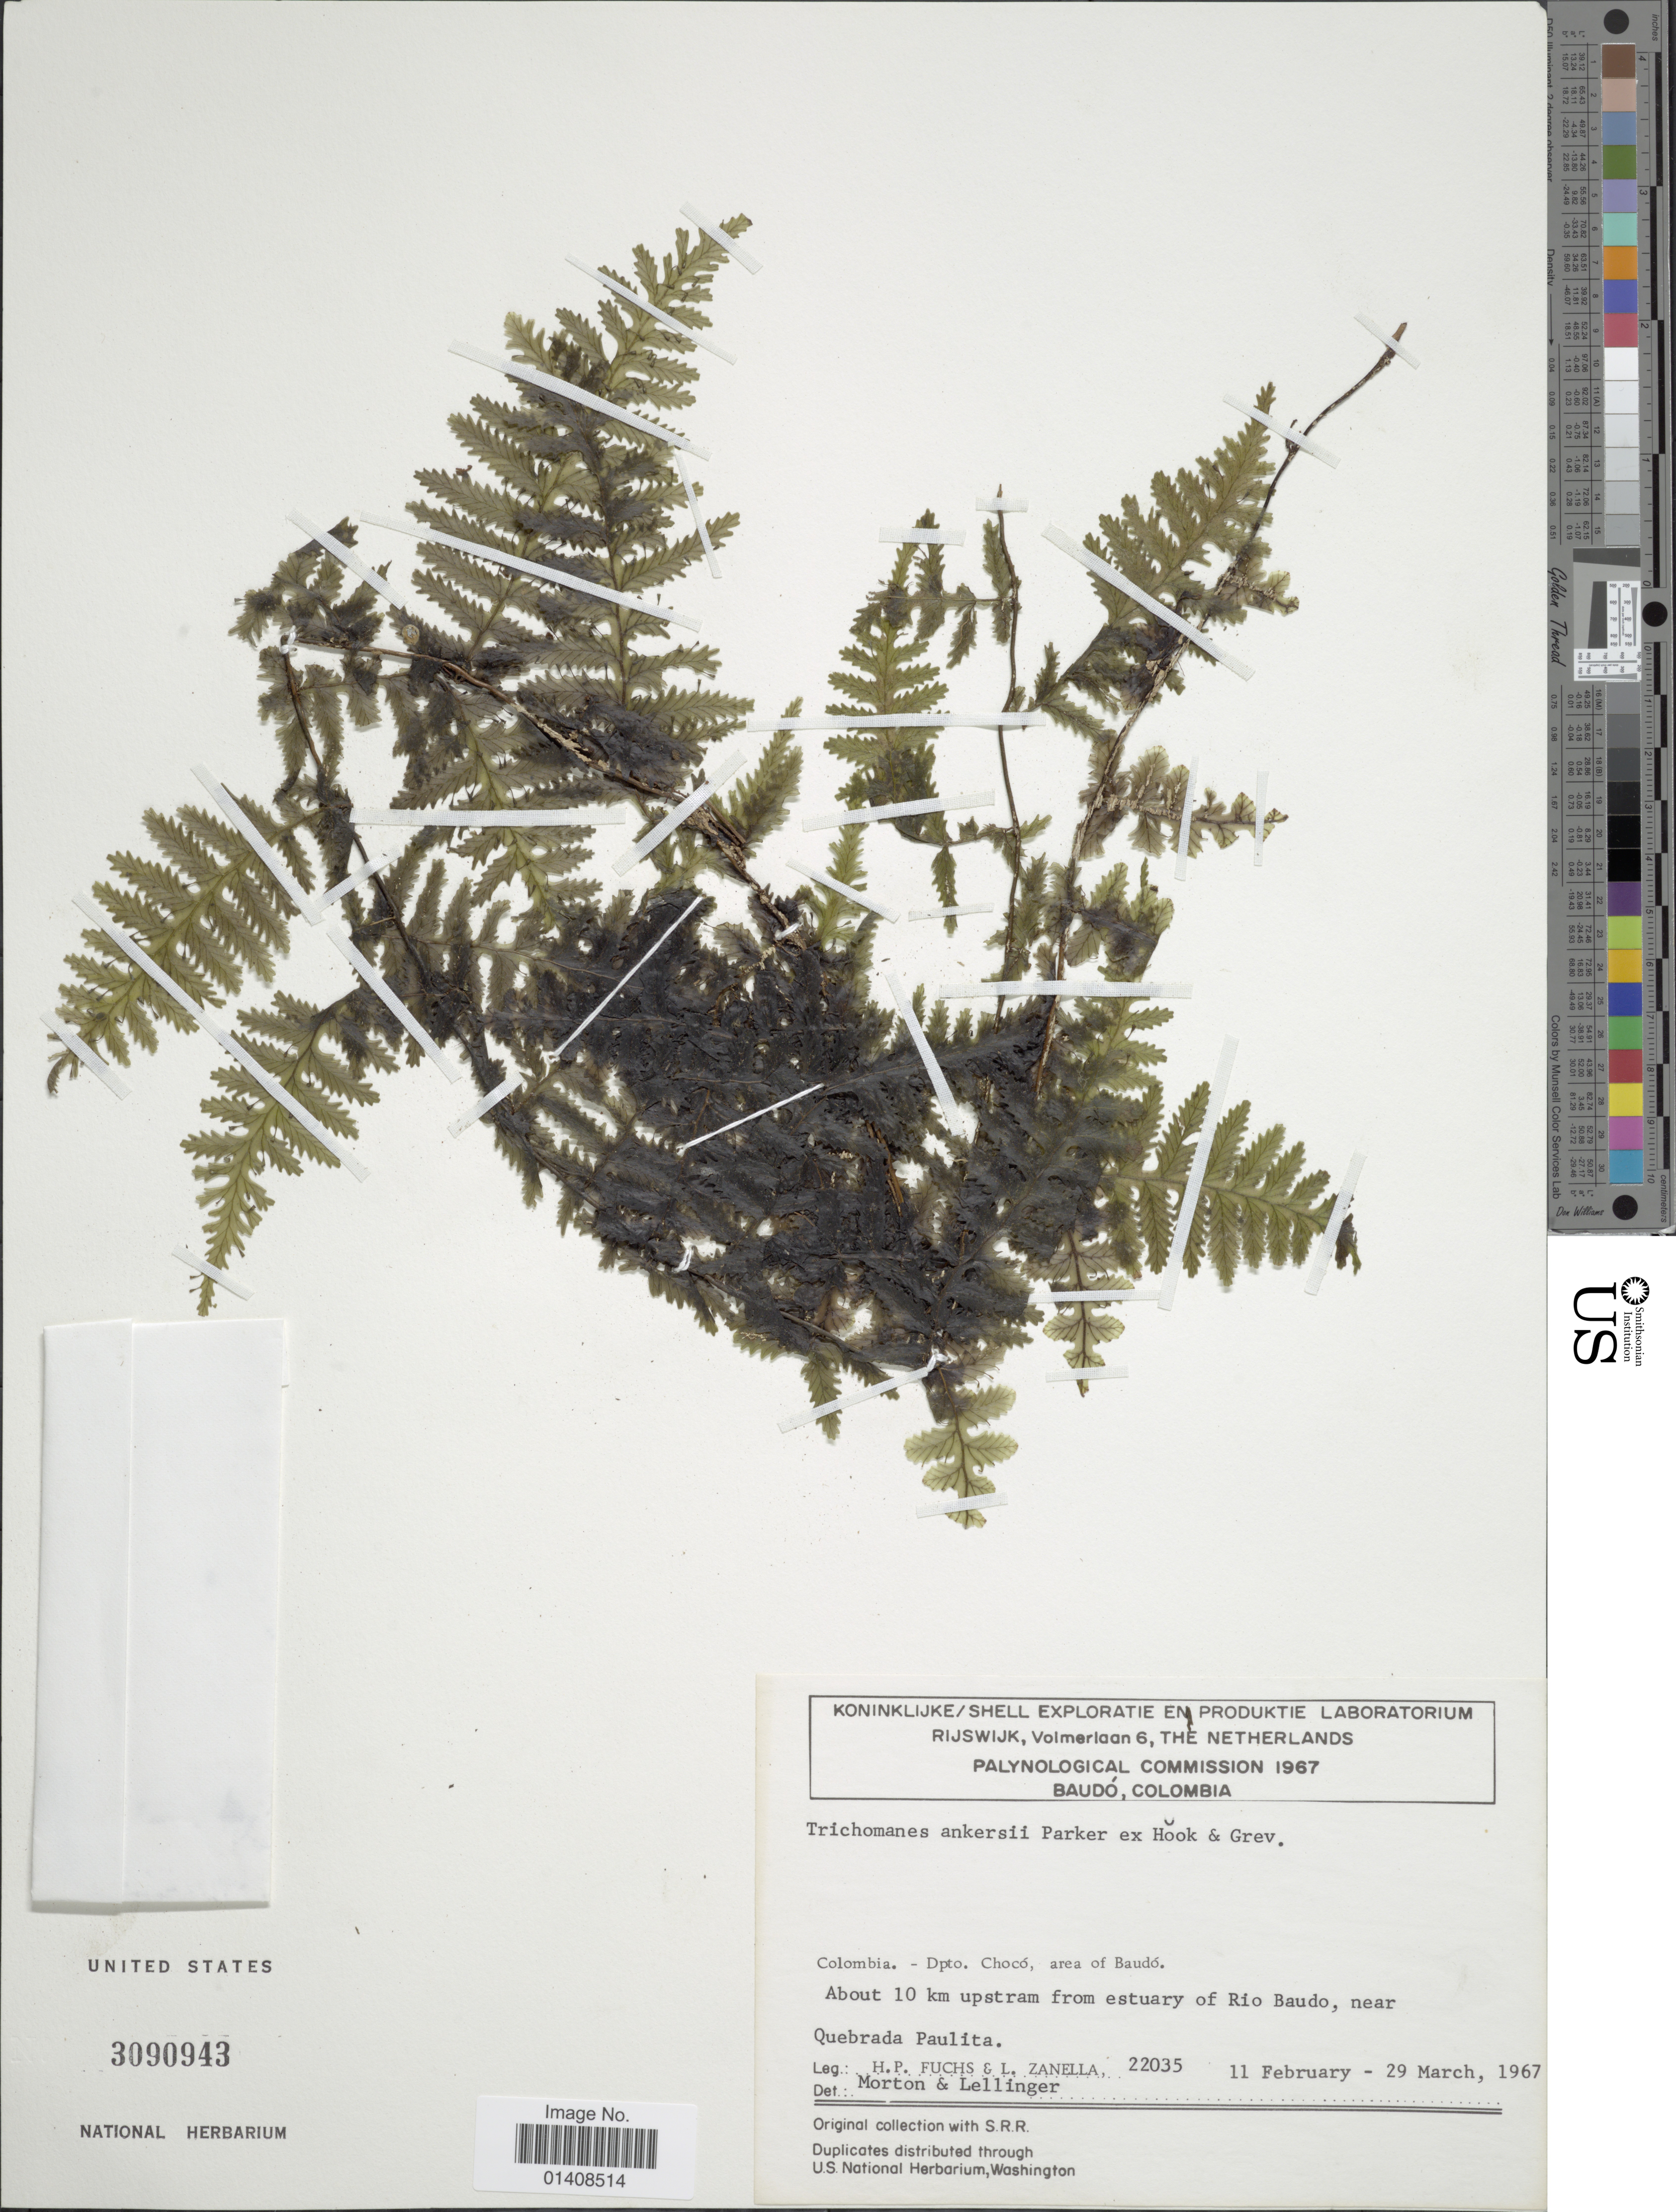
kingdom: Plantae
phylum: Tracheophyta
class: Polypodiopsida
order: Hymenophyllales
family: Hymenophyllaceae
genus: Trichomanes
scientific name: Trichomanes ankersii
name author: C. Parker ex Hook. & Grev.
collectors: H. P. Fuchs & L. Zanella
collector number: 22035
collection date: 1967-02-11/1967-03-29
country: Colombia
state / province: Chocó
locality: About 10 km upstream from estuary of Rio Baudo, near Quebrada Paulita. Area Baudo.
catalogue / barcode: US 3090943